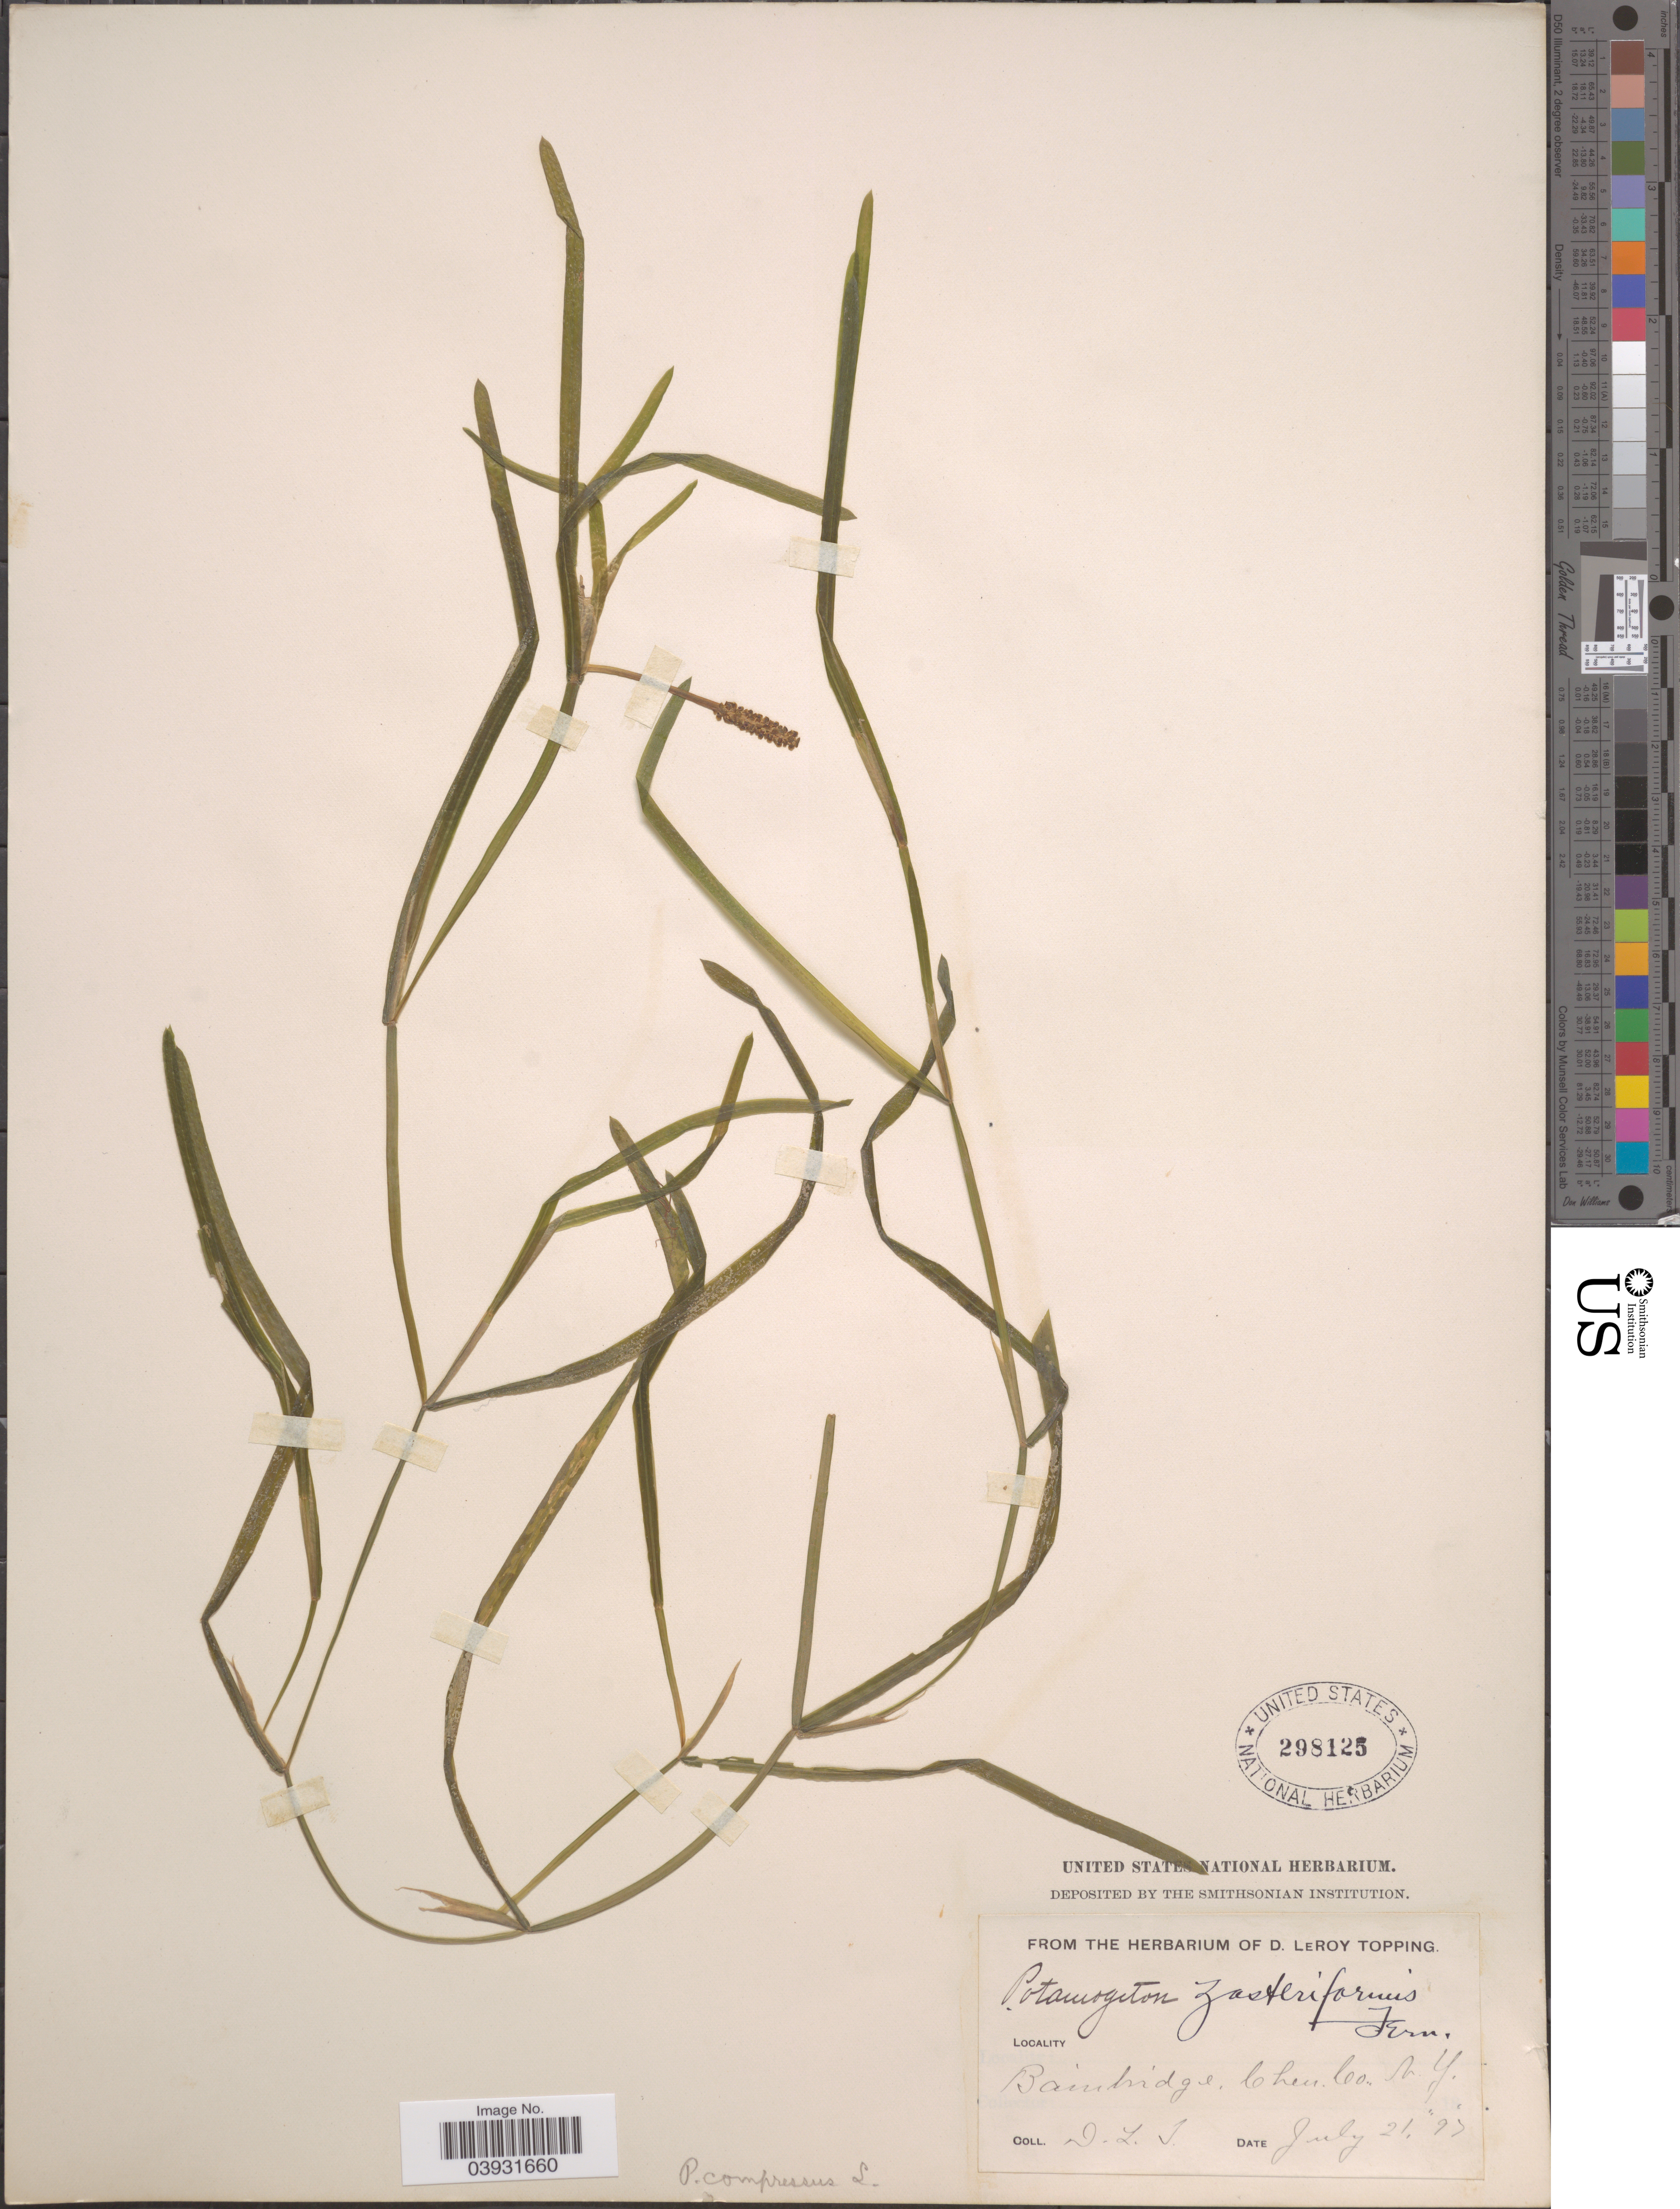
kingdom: Plantae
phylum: Tracheophyta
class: Liliopsida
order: Alismatales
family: Potamogetonaceae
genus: Potamogeton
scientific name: Potamogeton zosterifolius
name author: Schumach.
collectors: D. L. Topping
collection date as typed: Transcribed d/m/y: 21/7/97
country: United States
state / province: New York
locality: Bainbridge, Chen Co.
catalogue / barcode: US 298125